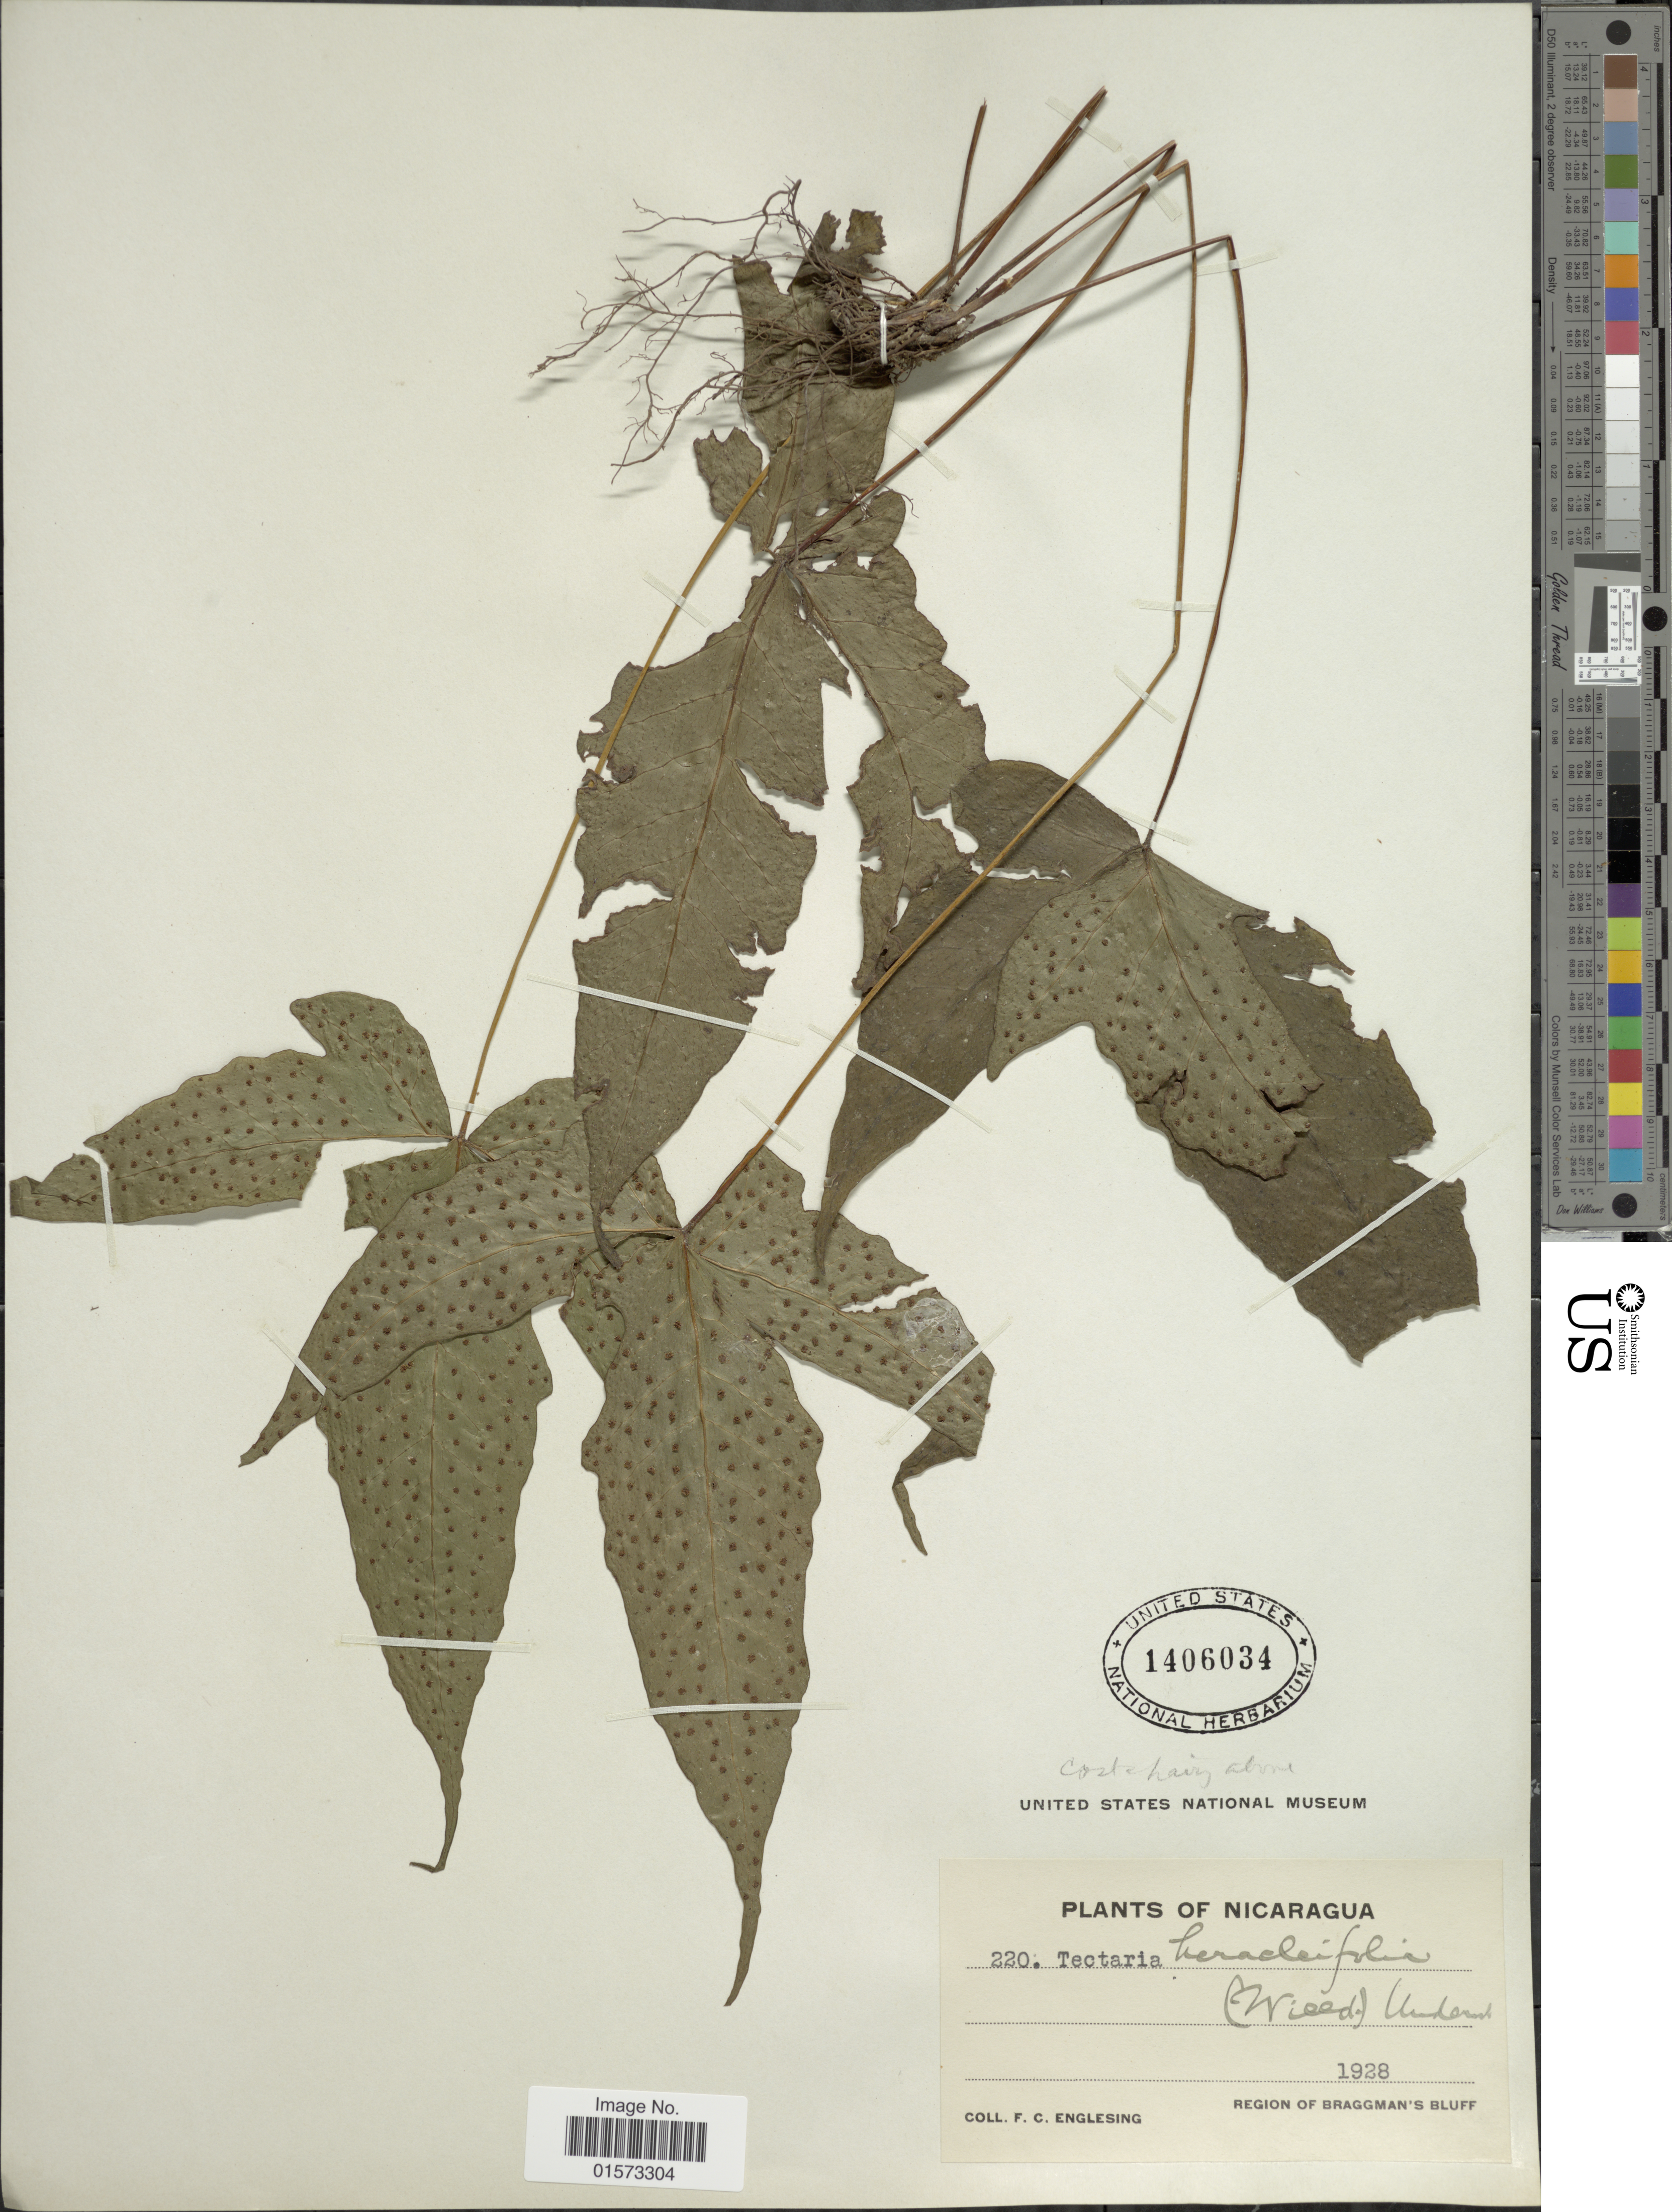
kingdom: Plantae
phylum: Tracheophyta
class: Polypodiopsida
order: Polypodiales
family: Tectariaceae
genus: Tectaria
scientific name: Tectaria heracleifolia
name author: (Willd.) Underw.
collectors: F. Englesing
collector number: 220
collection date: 1928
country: Nicaragua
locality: Region of Braggman's Bluff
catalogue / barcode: US 1406034